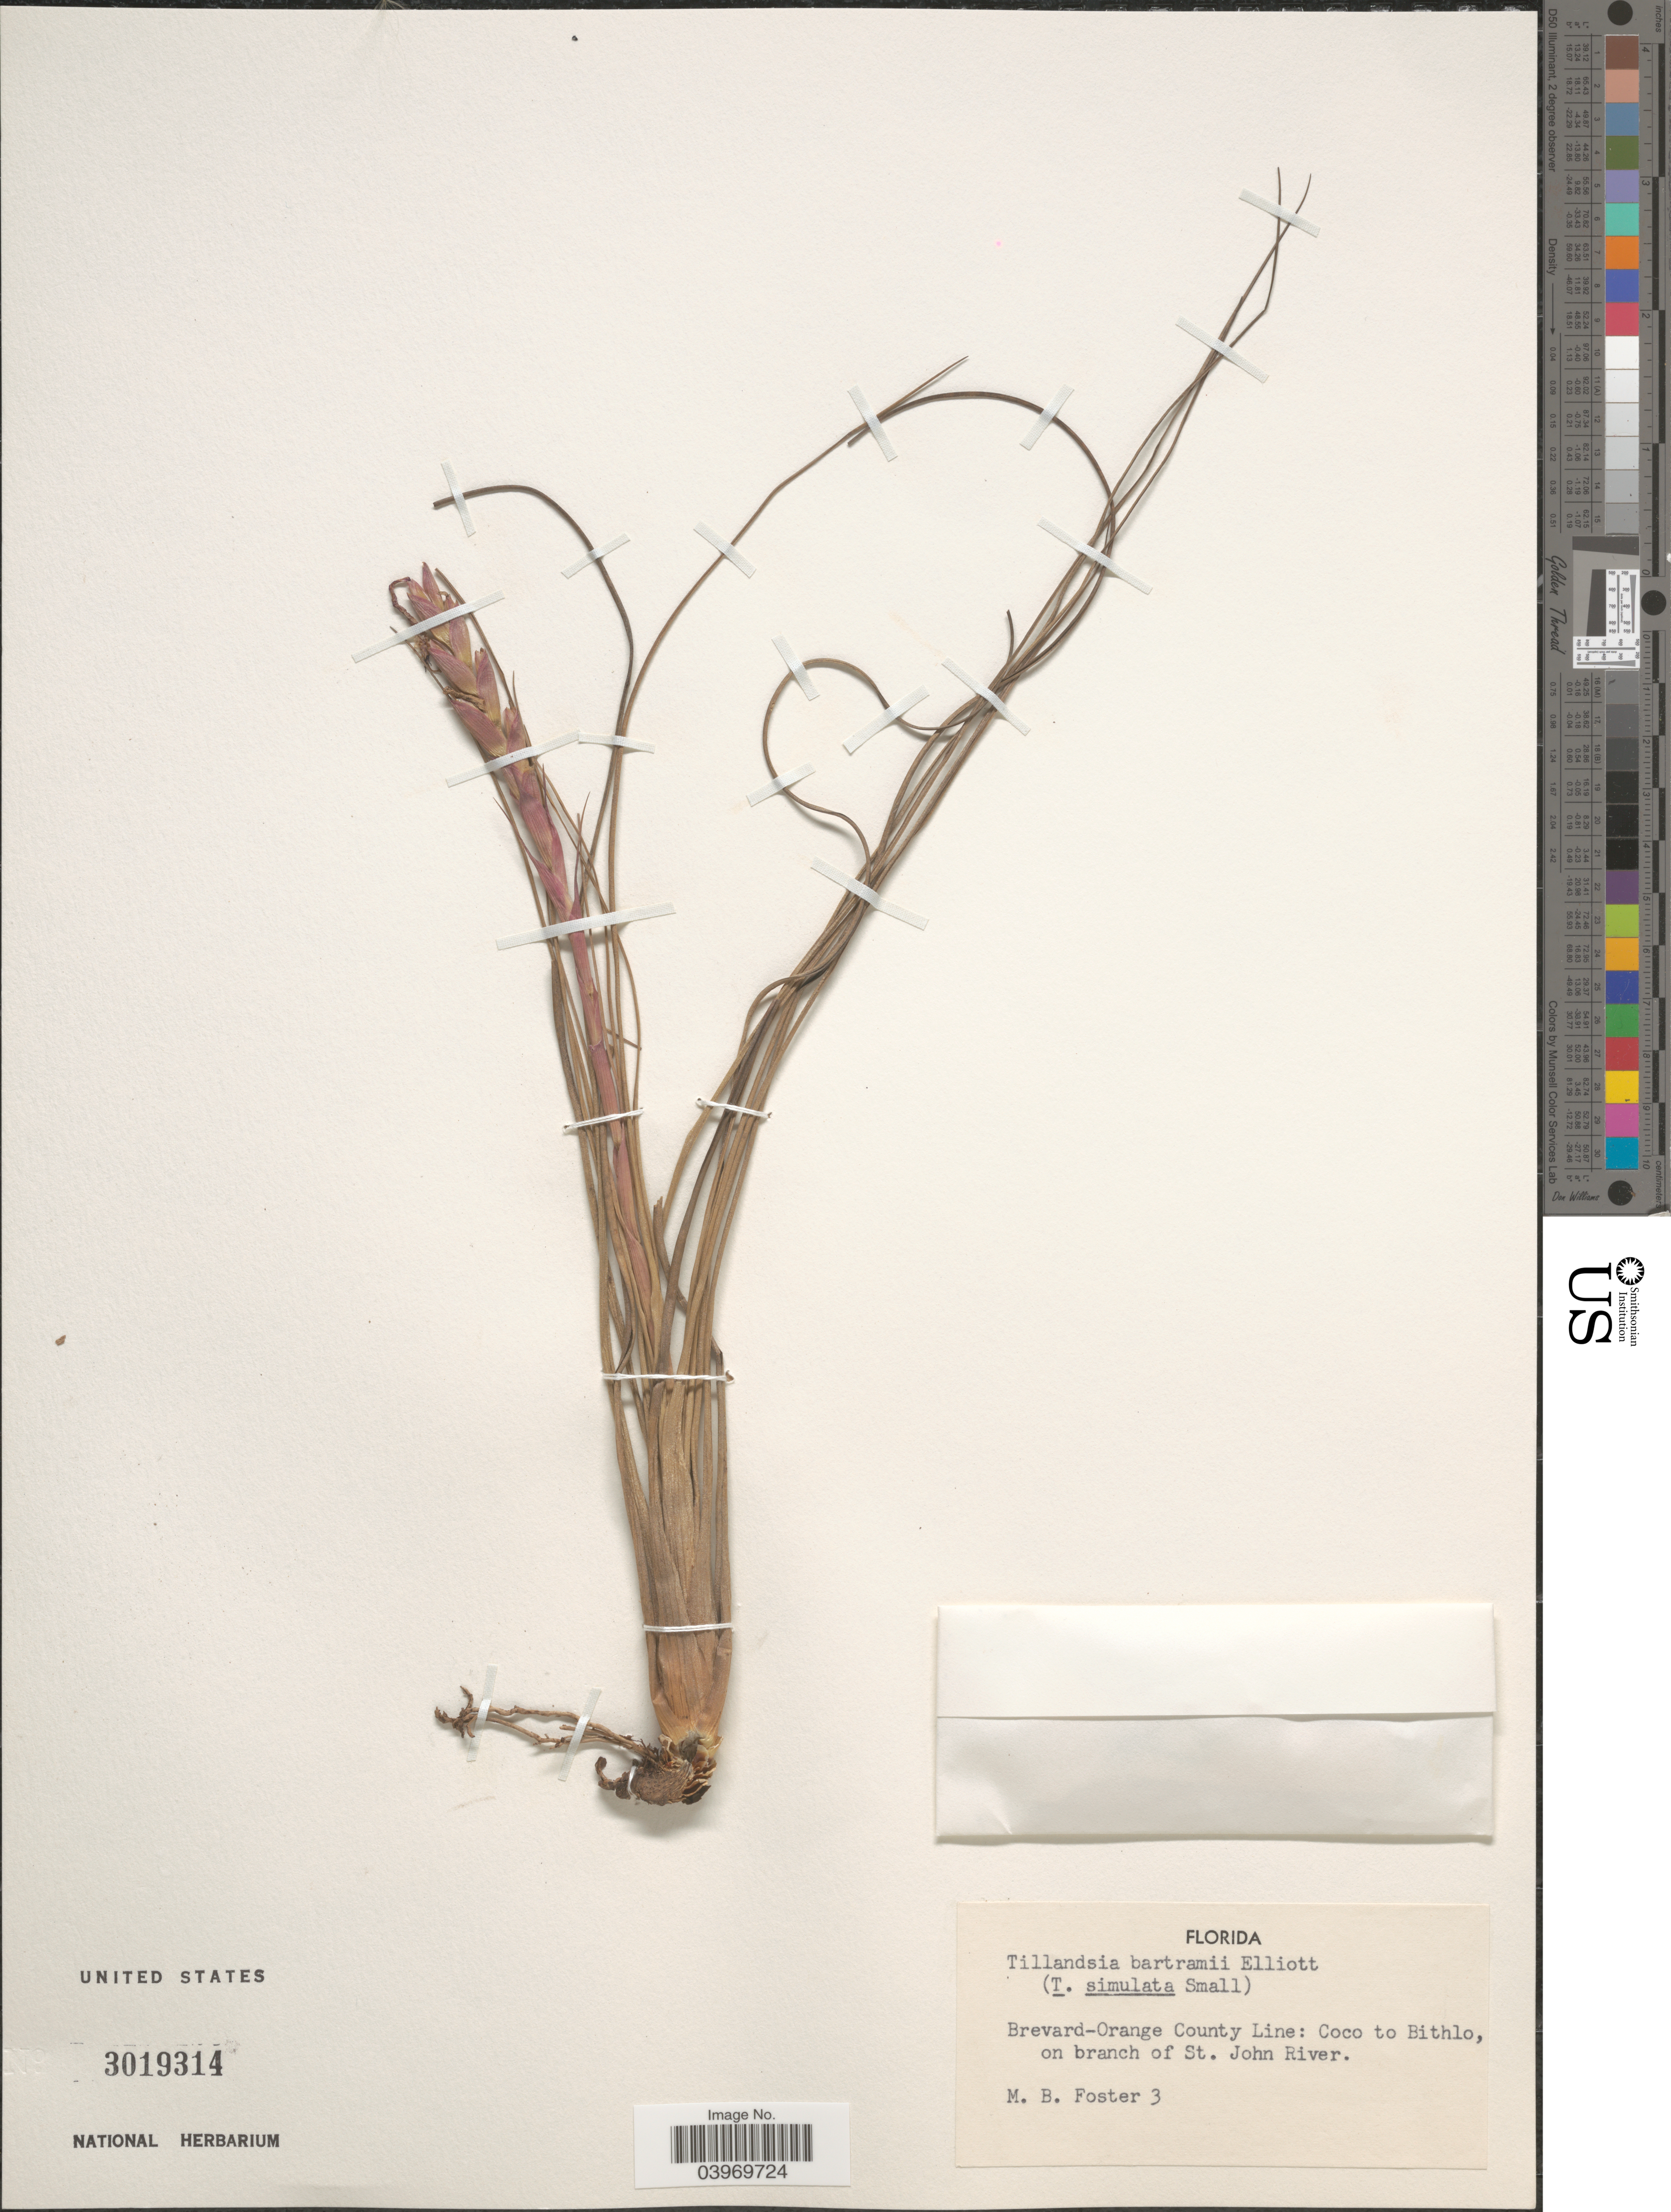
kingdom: Plantae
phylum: Tracheophyta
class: Liliopsida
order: Poales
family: Bromeliaceae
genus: Tillandsia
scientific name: Tillandsia bartramii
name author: Elliott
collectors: M. B. Foster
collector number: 3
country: United States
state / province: Florida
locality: Brevard-Orange County Line: Coco to Bithlo, on branch of St. John River.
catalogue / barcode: US 3019314